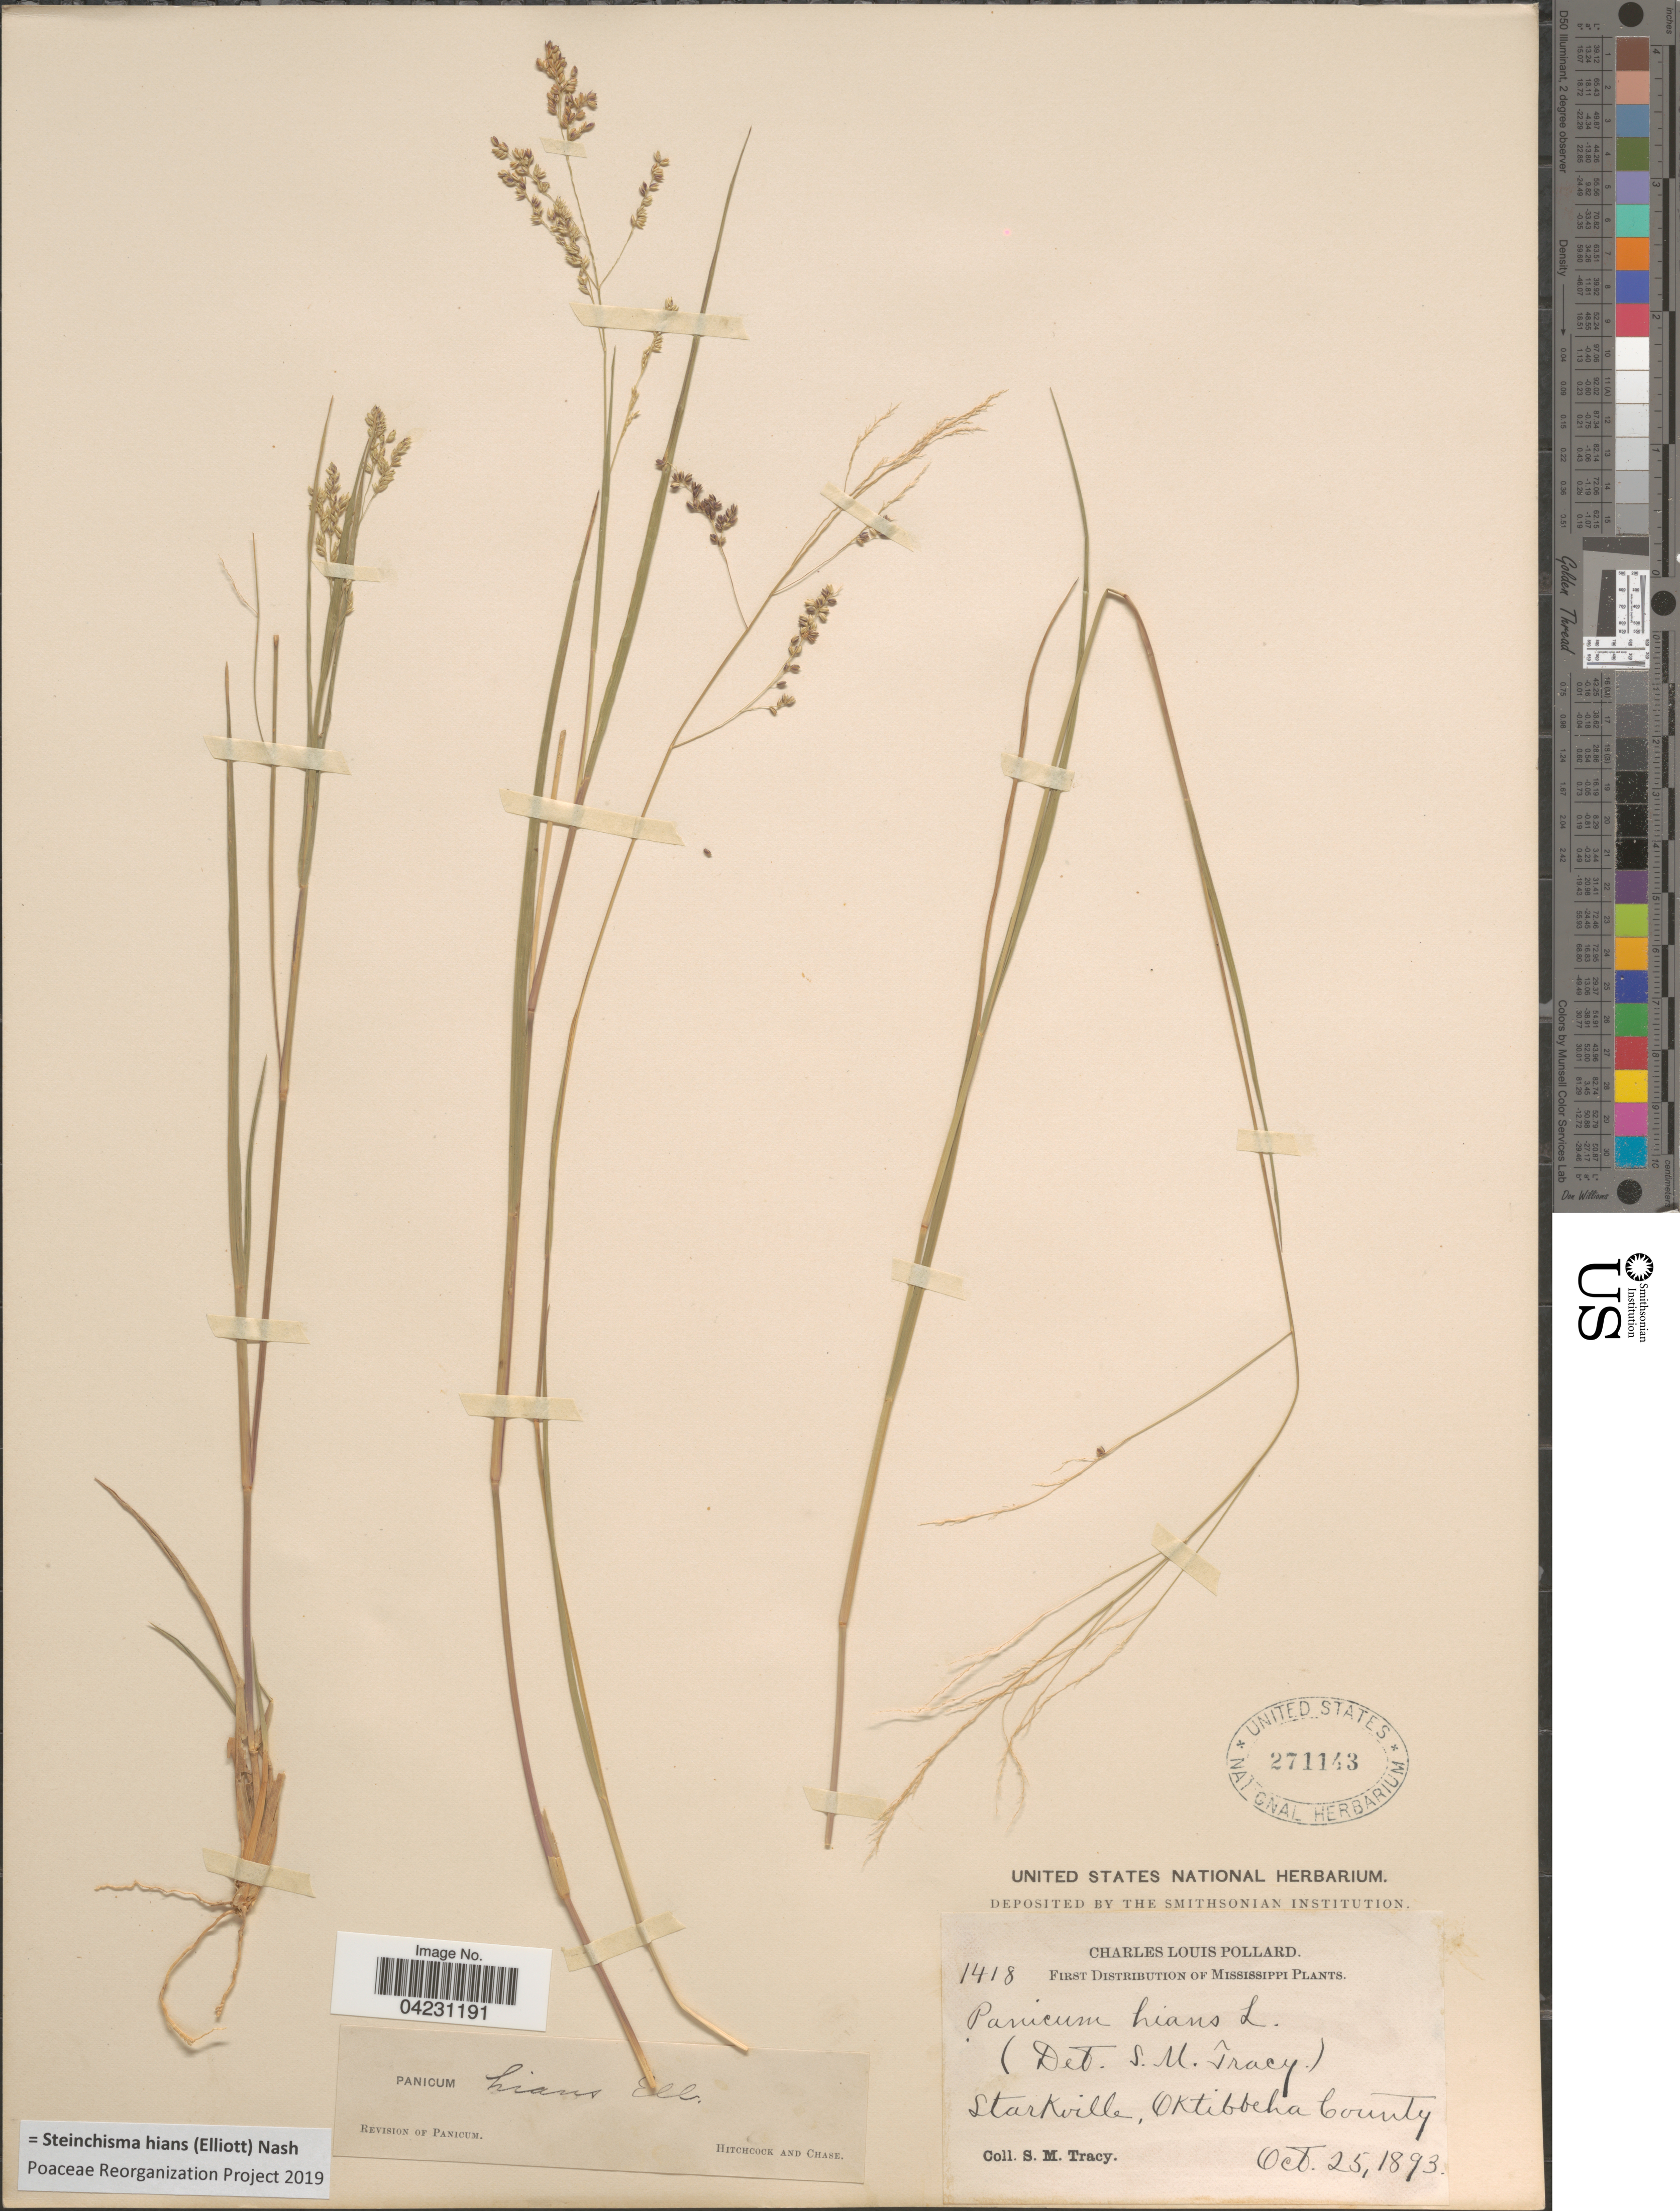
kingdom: Plantae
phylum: Tracheophyta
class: Liliopsida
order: Poales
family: Poaceae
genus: Steinchisma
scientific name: Steinchisma hians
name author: (Elliott) Nash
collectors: S. M. Tracy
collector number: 1418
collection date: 1893-10-25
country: United States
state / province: Mississippi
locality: Starkville, Oktibbeha County.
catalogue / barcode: US 271143